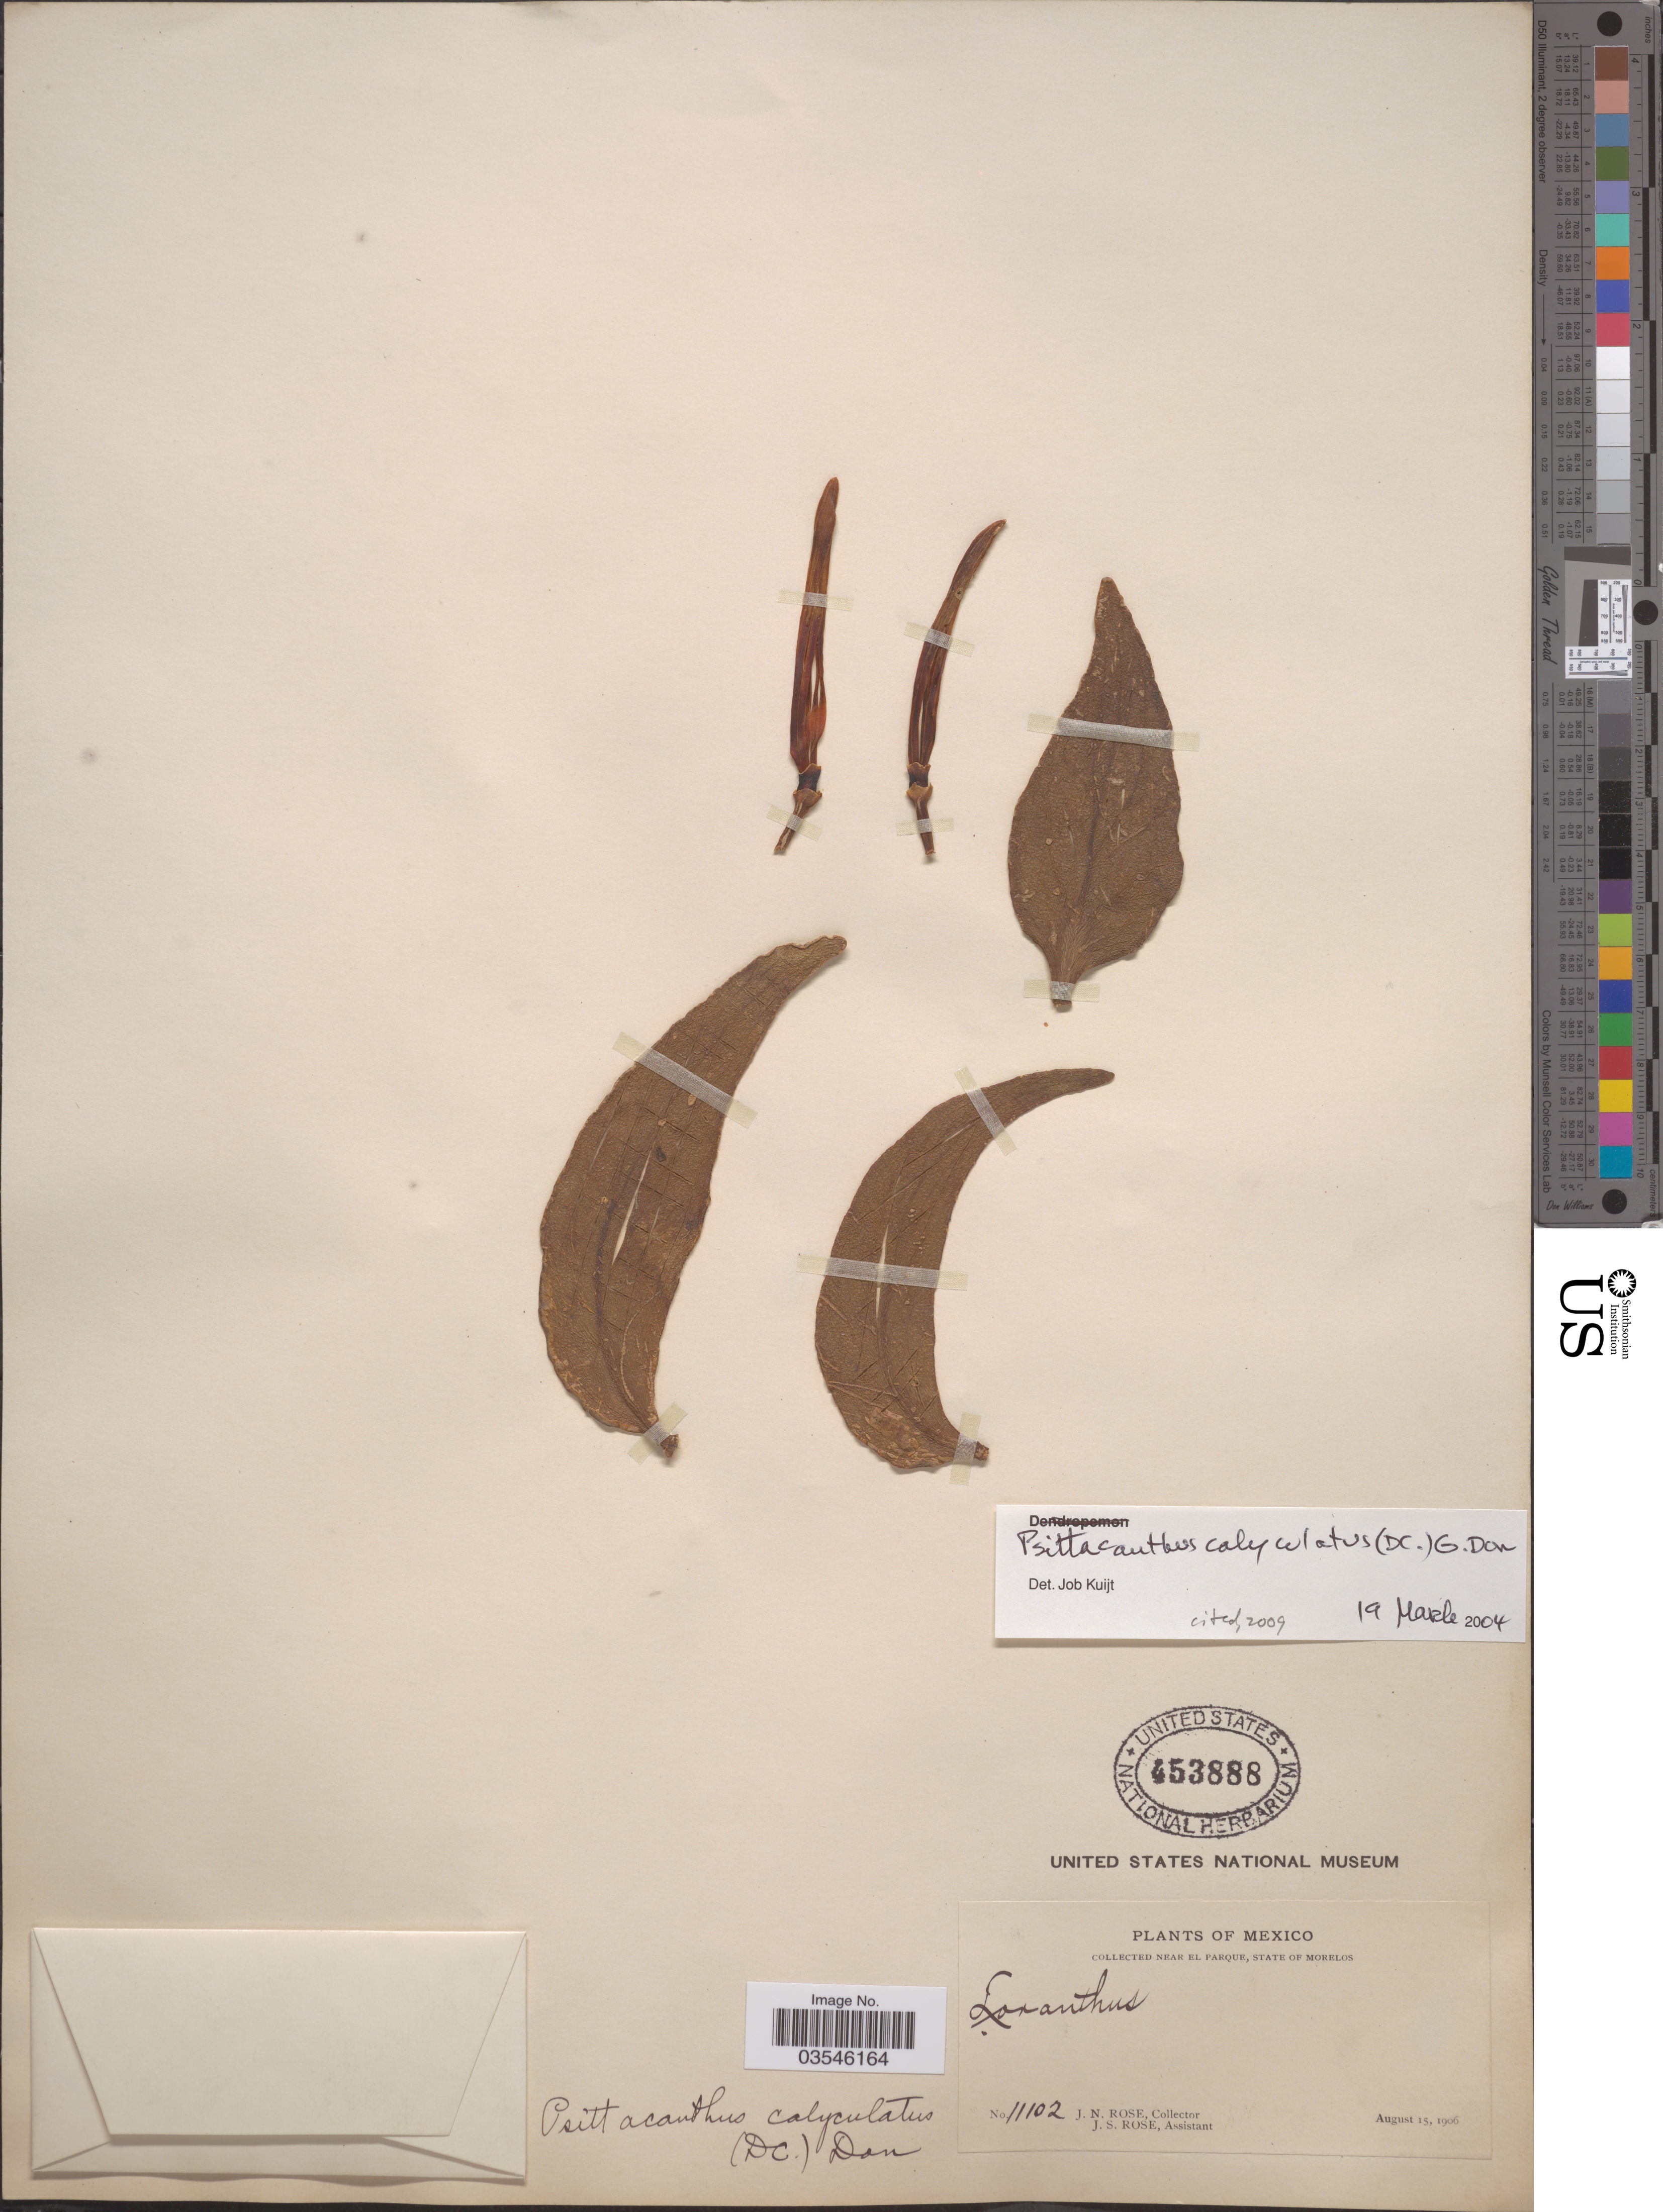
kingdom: Plantae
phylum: Tracheophyta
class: Magnoliopsida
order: Santalales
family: Loranthaceae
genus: Psittacanthus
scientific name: Psittacanthus calyculatus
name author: (DC.) G. Don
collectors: J. N. Rose & J. S. Rose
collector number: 11102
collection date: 1906-08-15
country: Mexico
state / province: Morelos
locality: Near El Parque.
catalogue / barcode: US 453888